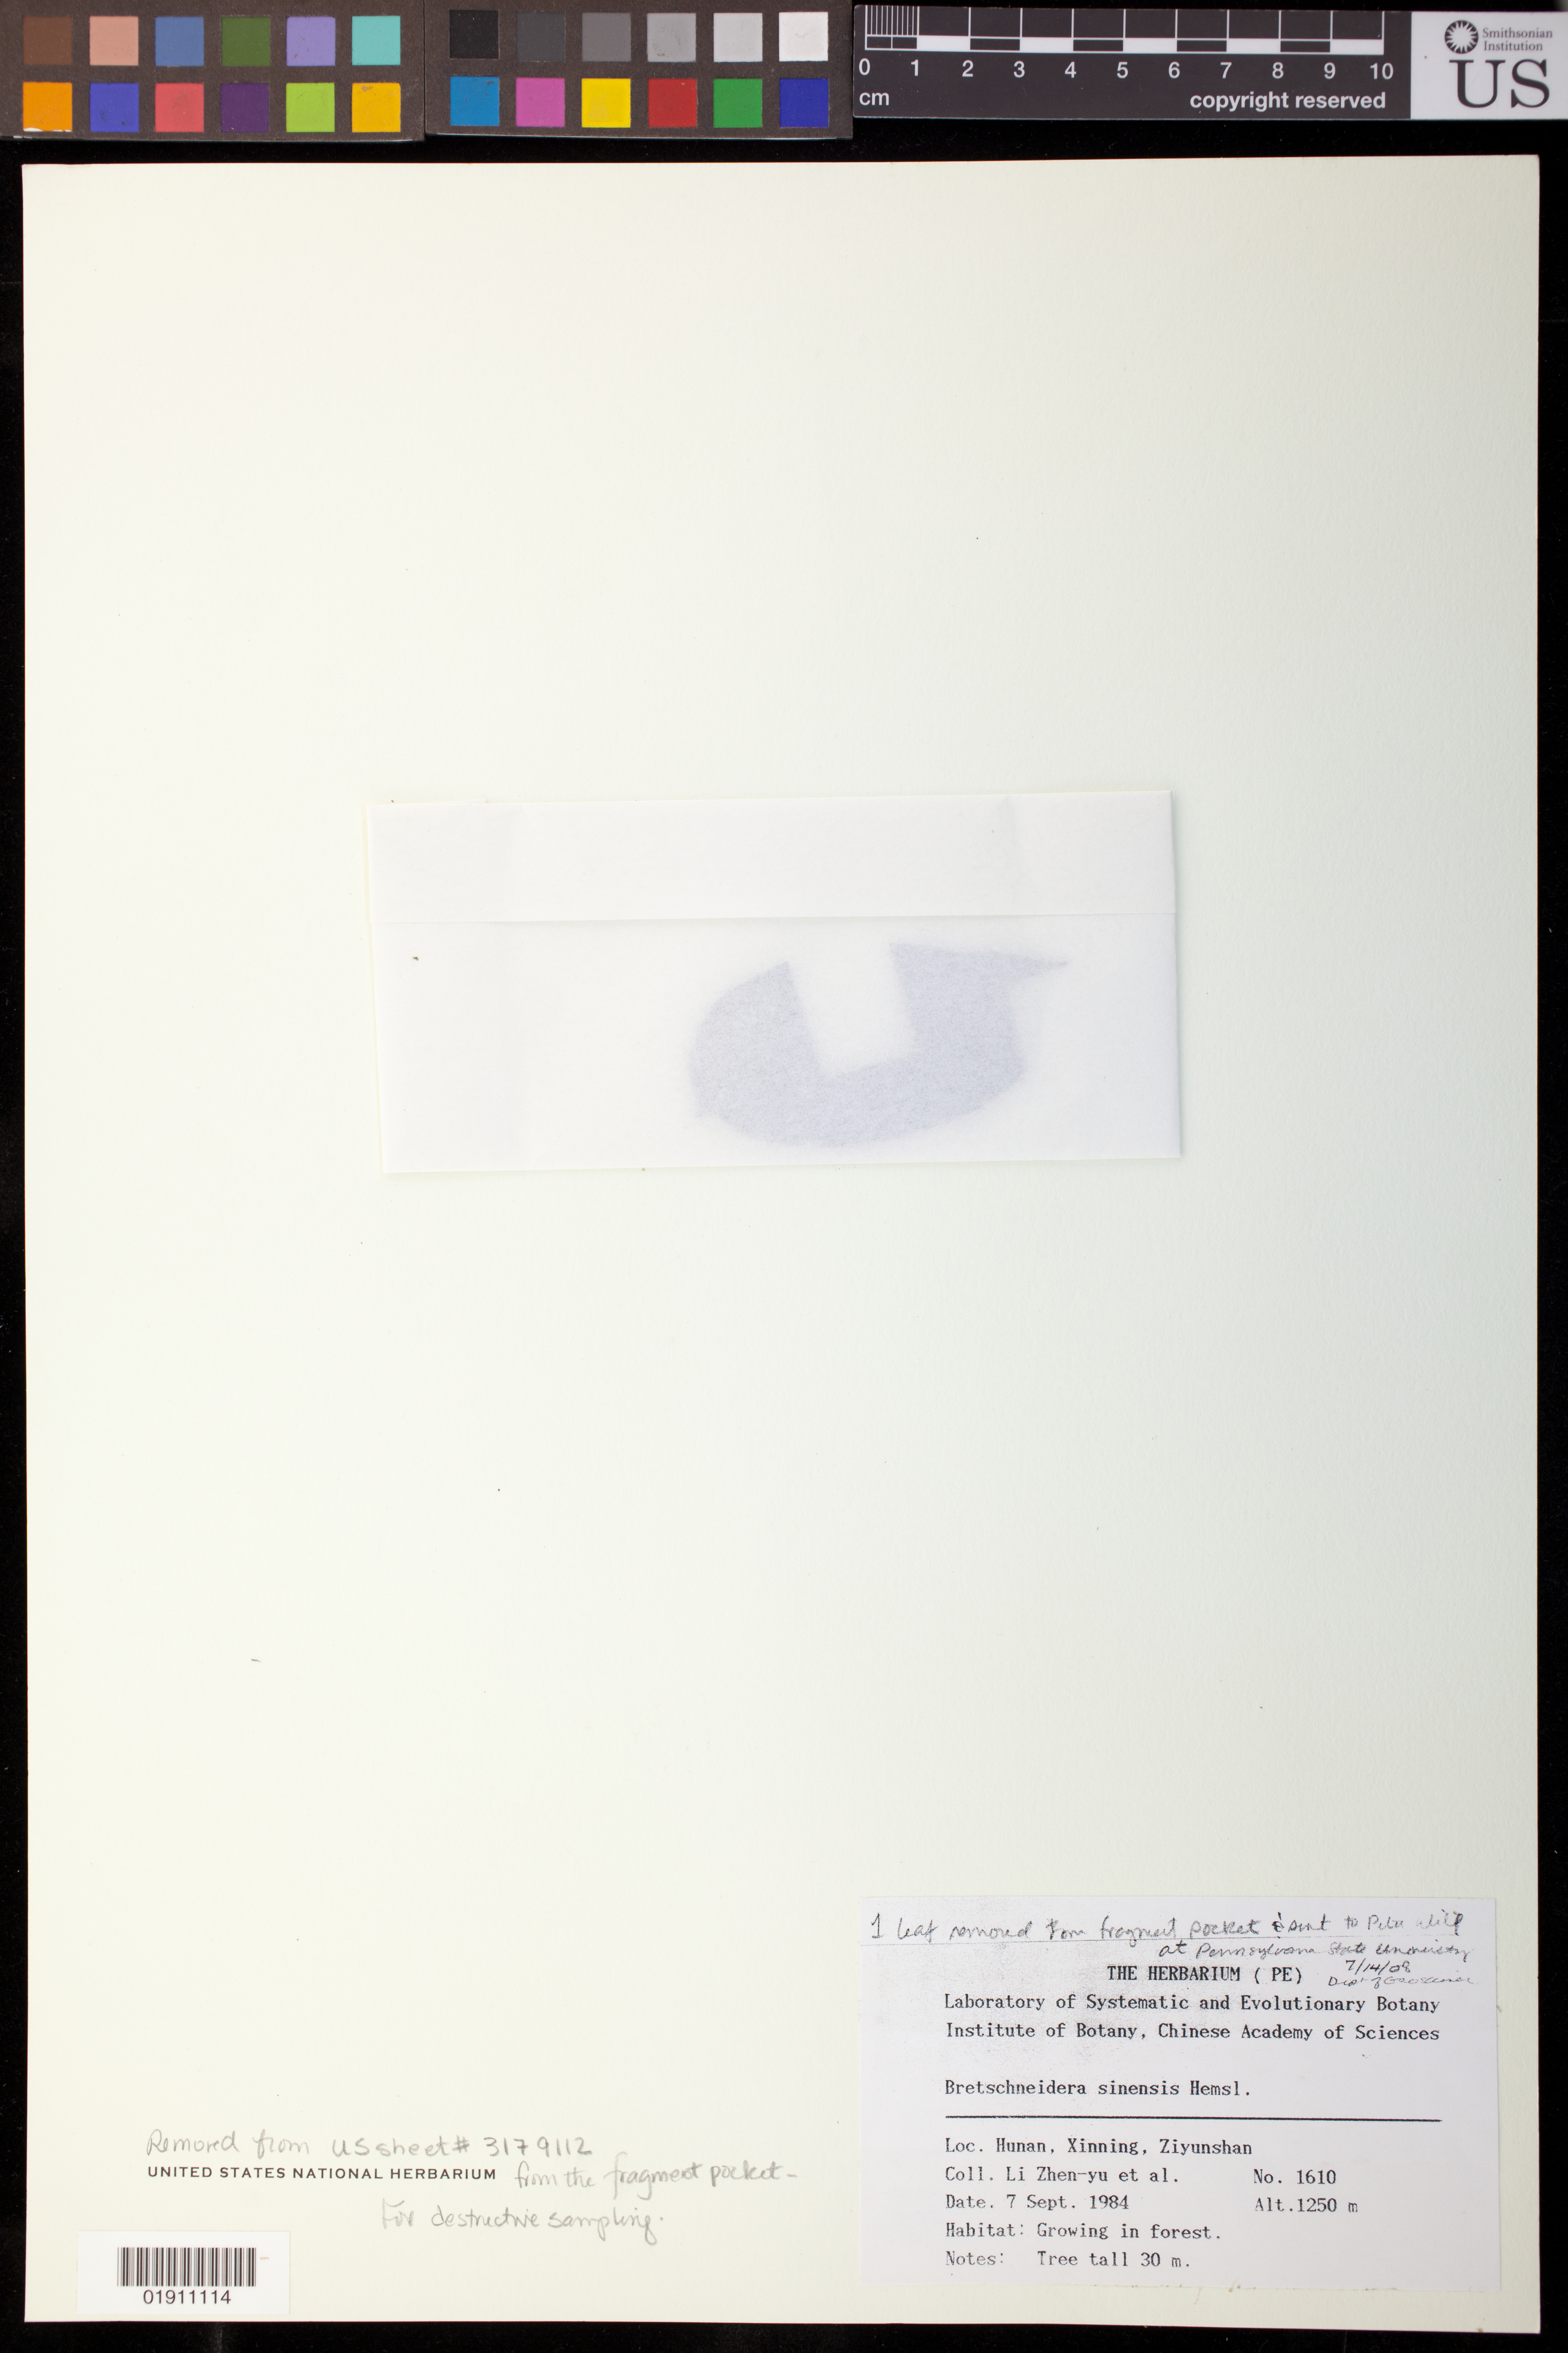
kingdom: Plantae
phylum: Tracheophyta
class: Magnoliopsida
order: Brassicales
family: Akaniaceae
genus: Bretschneidera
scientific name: Bretschneidera sinensis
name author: Hemsl.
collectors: L. Zhen-yu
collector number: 1610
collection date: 1984-09-07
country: China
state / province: Hunan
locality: Xinning, Ziyunshan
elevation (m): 1250